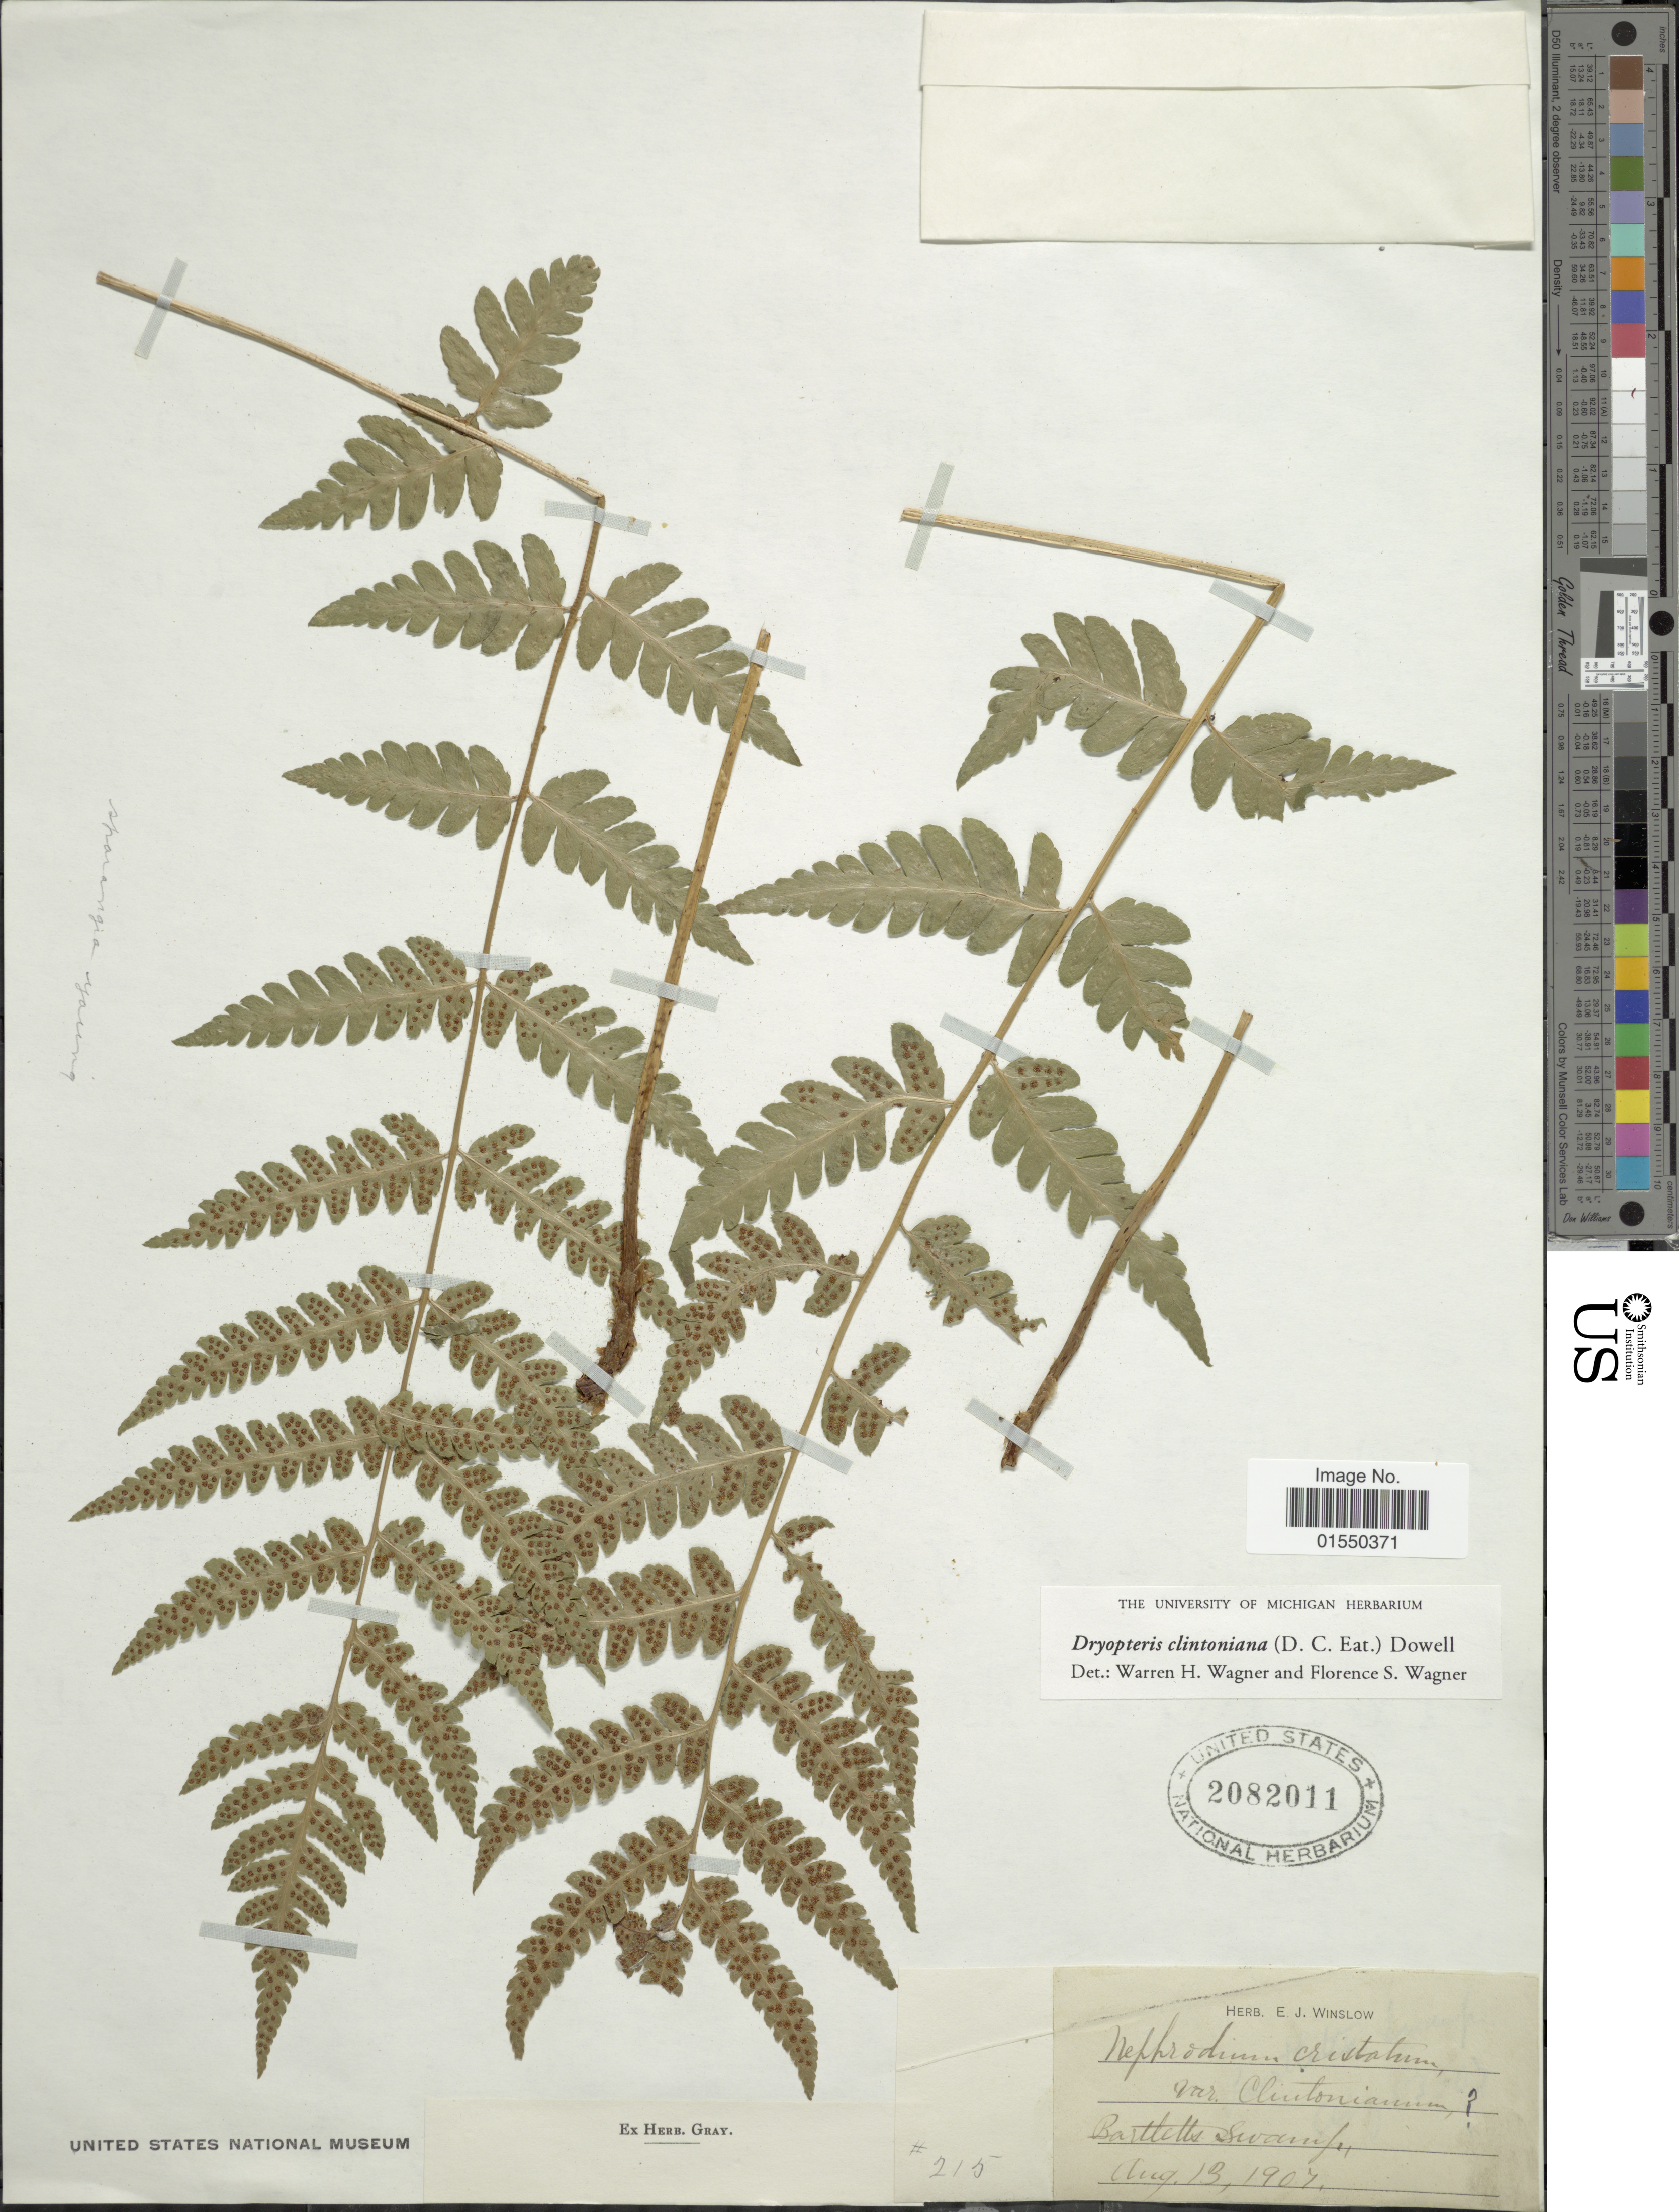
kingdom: Plantae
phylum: Tracheophyta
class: Polypodiopsida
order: Polypodiales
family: Dryopteridaceae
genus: Dryopteris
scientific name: Dryopteris clintoniana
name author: (D.C. Eaton) Dowell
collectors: ex herb. E. J. Winslow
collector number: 215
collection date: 1907-08-13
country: United States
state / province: Massachusetts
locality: Bartletts Swamp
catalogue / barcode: US 2082011